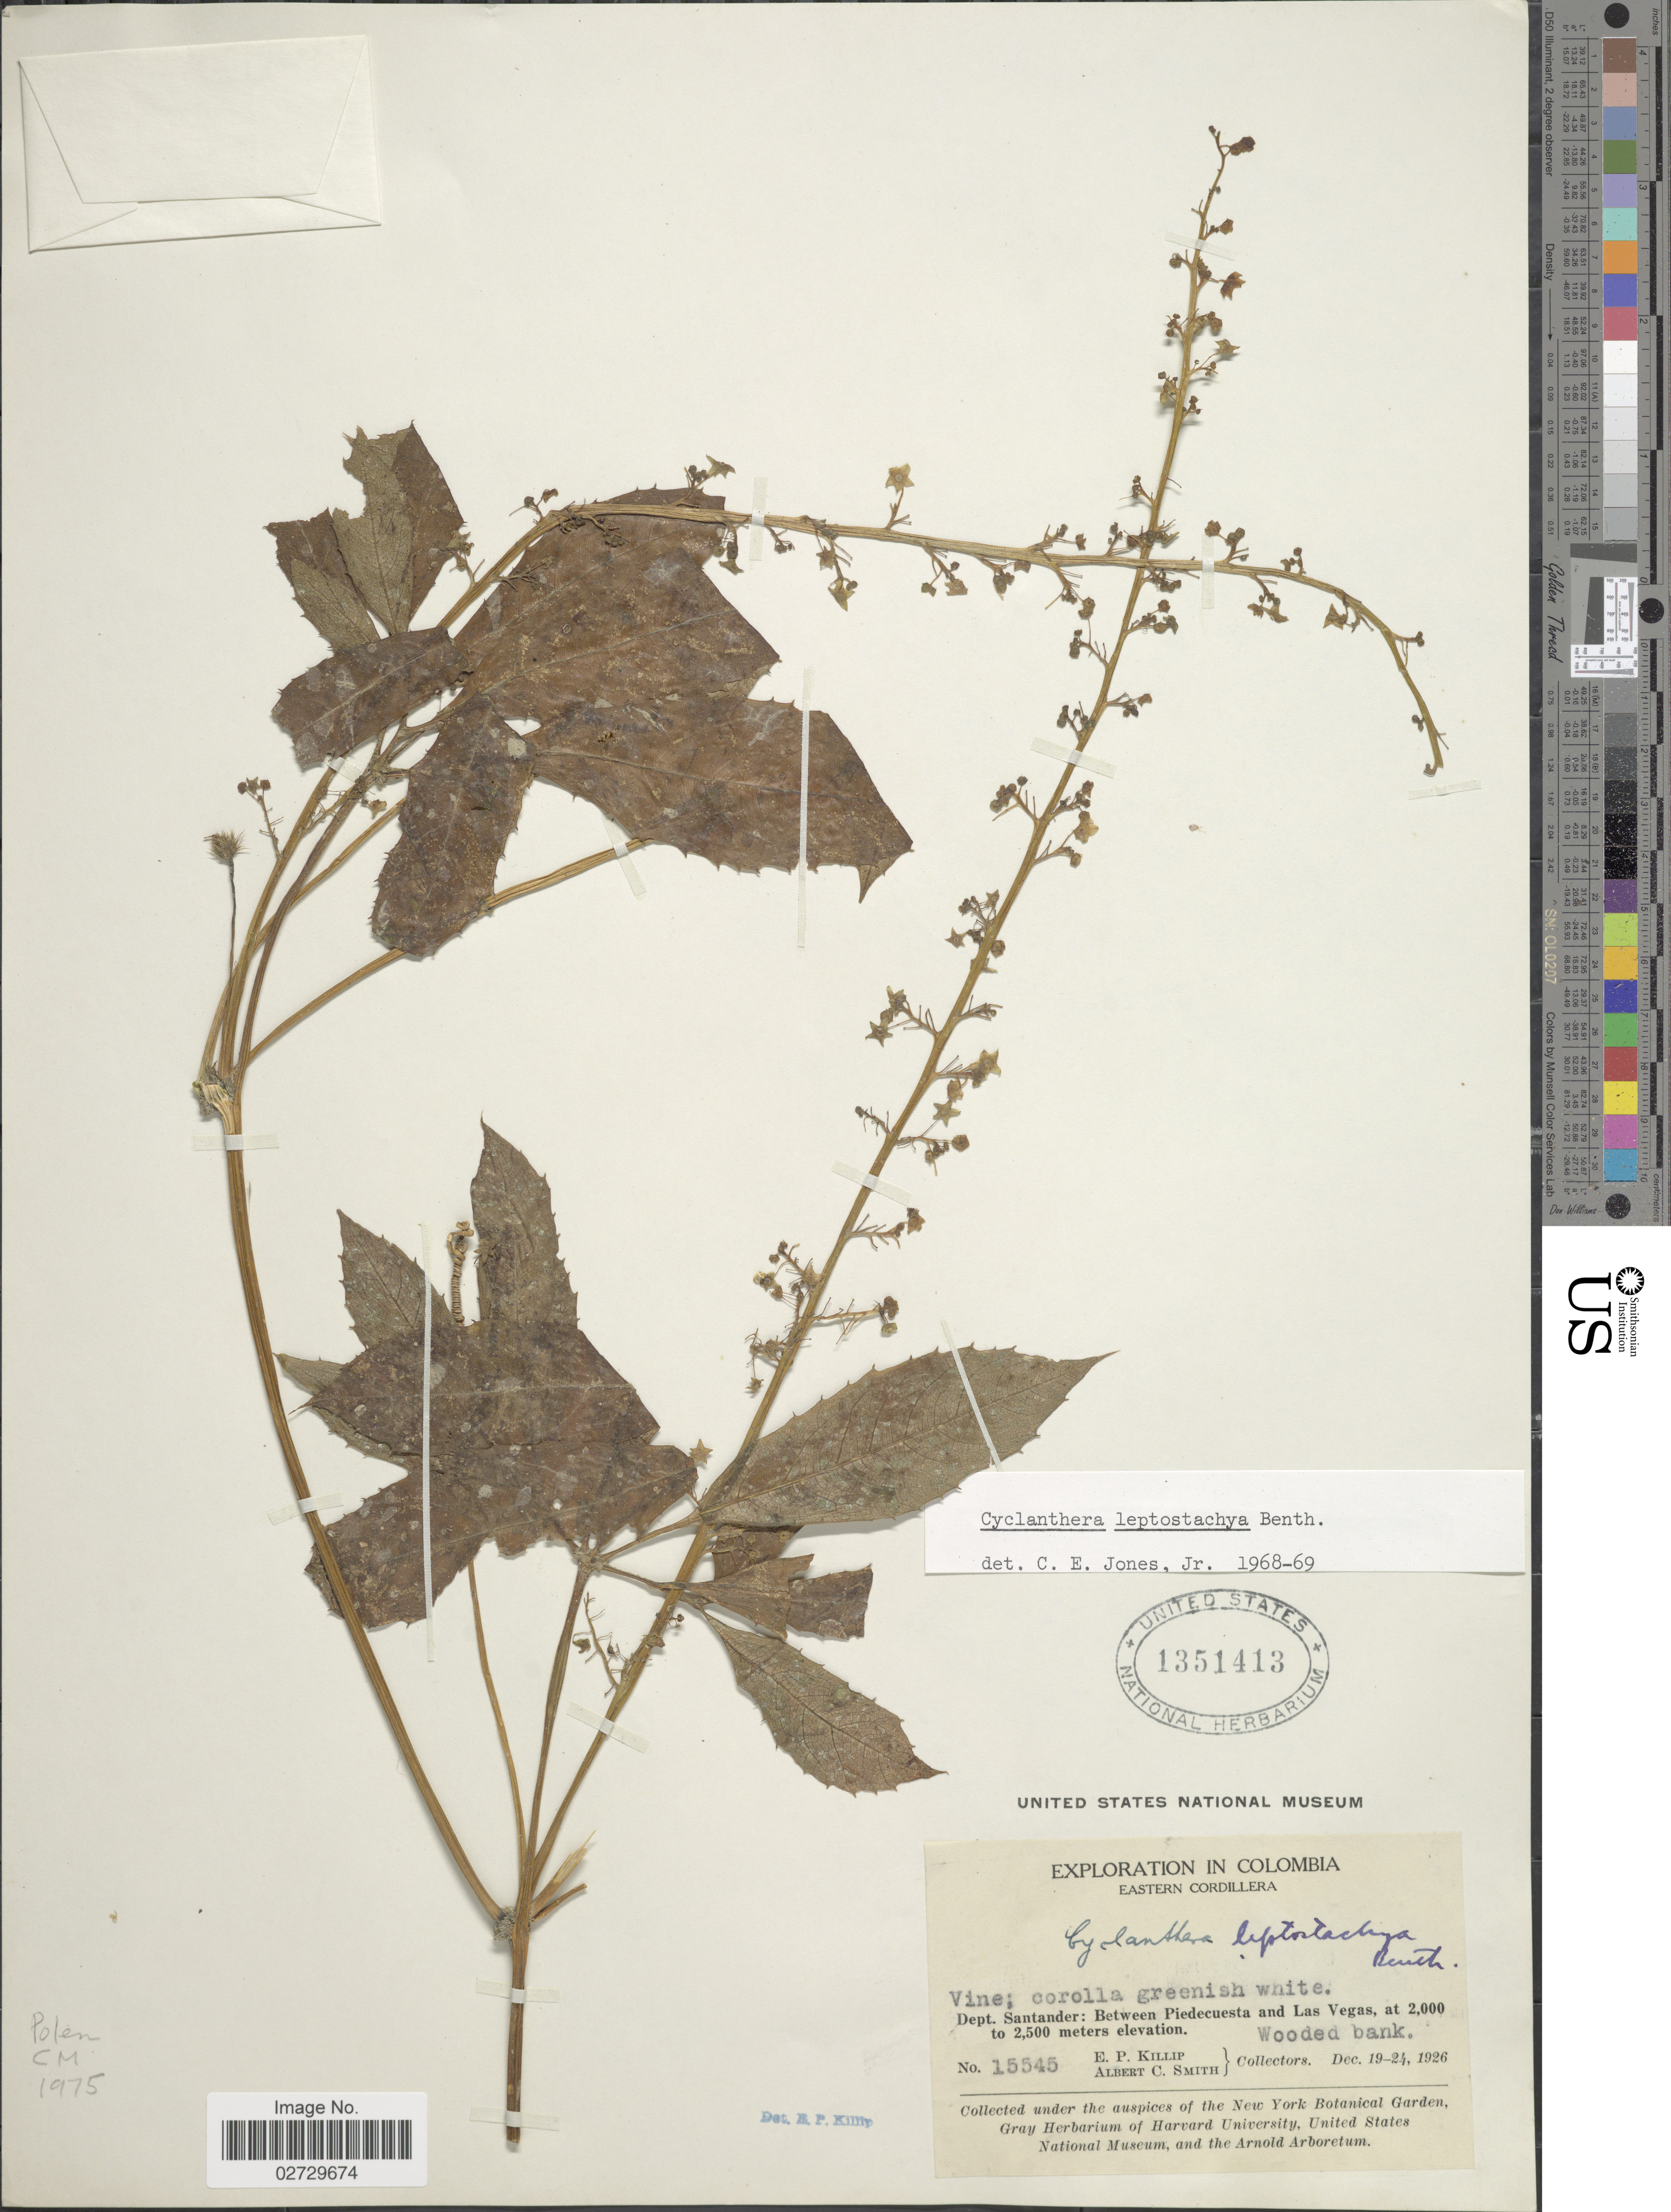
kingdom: Plantae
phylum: Tracheophyta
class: Magnoliopsida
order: Cucurbitales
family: Cucurbitaceae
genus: Cyclanthera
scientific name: Cyclanthera leptostachya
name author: Benth.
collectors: E. P. Killip & A. C. Smith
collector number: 15545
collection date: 1926-12-19/1926-12-24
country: Colombia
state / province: Santander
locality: Eastern Cordillera. Dept. Santander: Between Piedecuesta and Las Vegas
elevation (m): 2000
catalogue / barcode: US 1351413